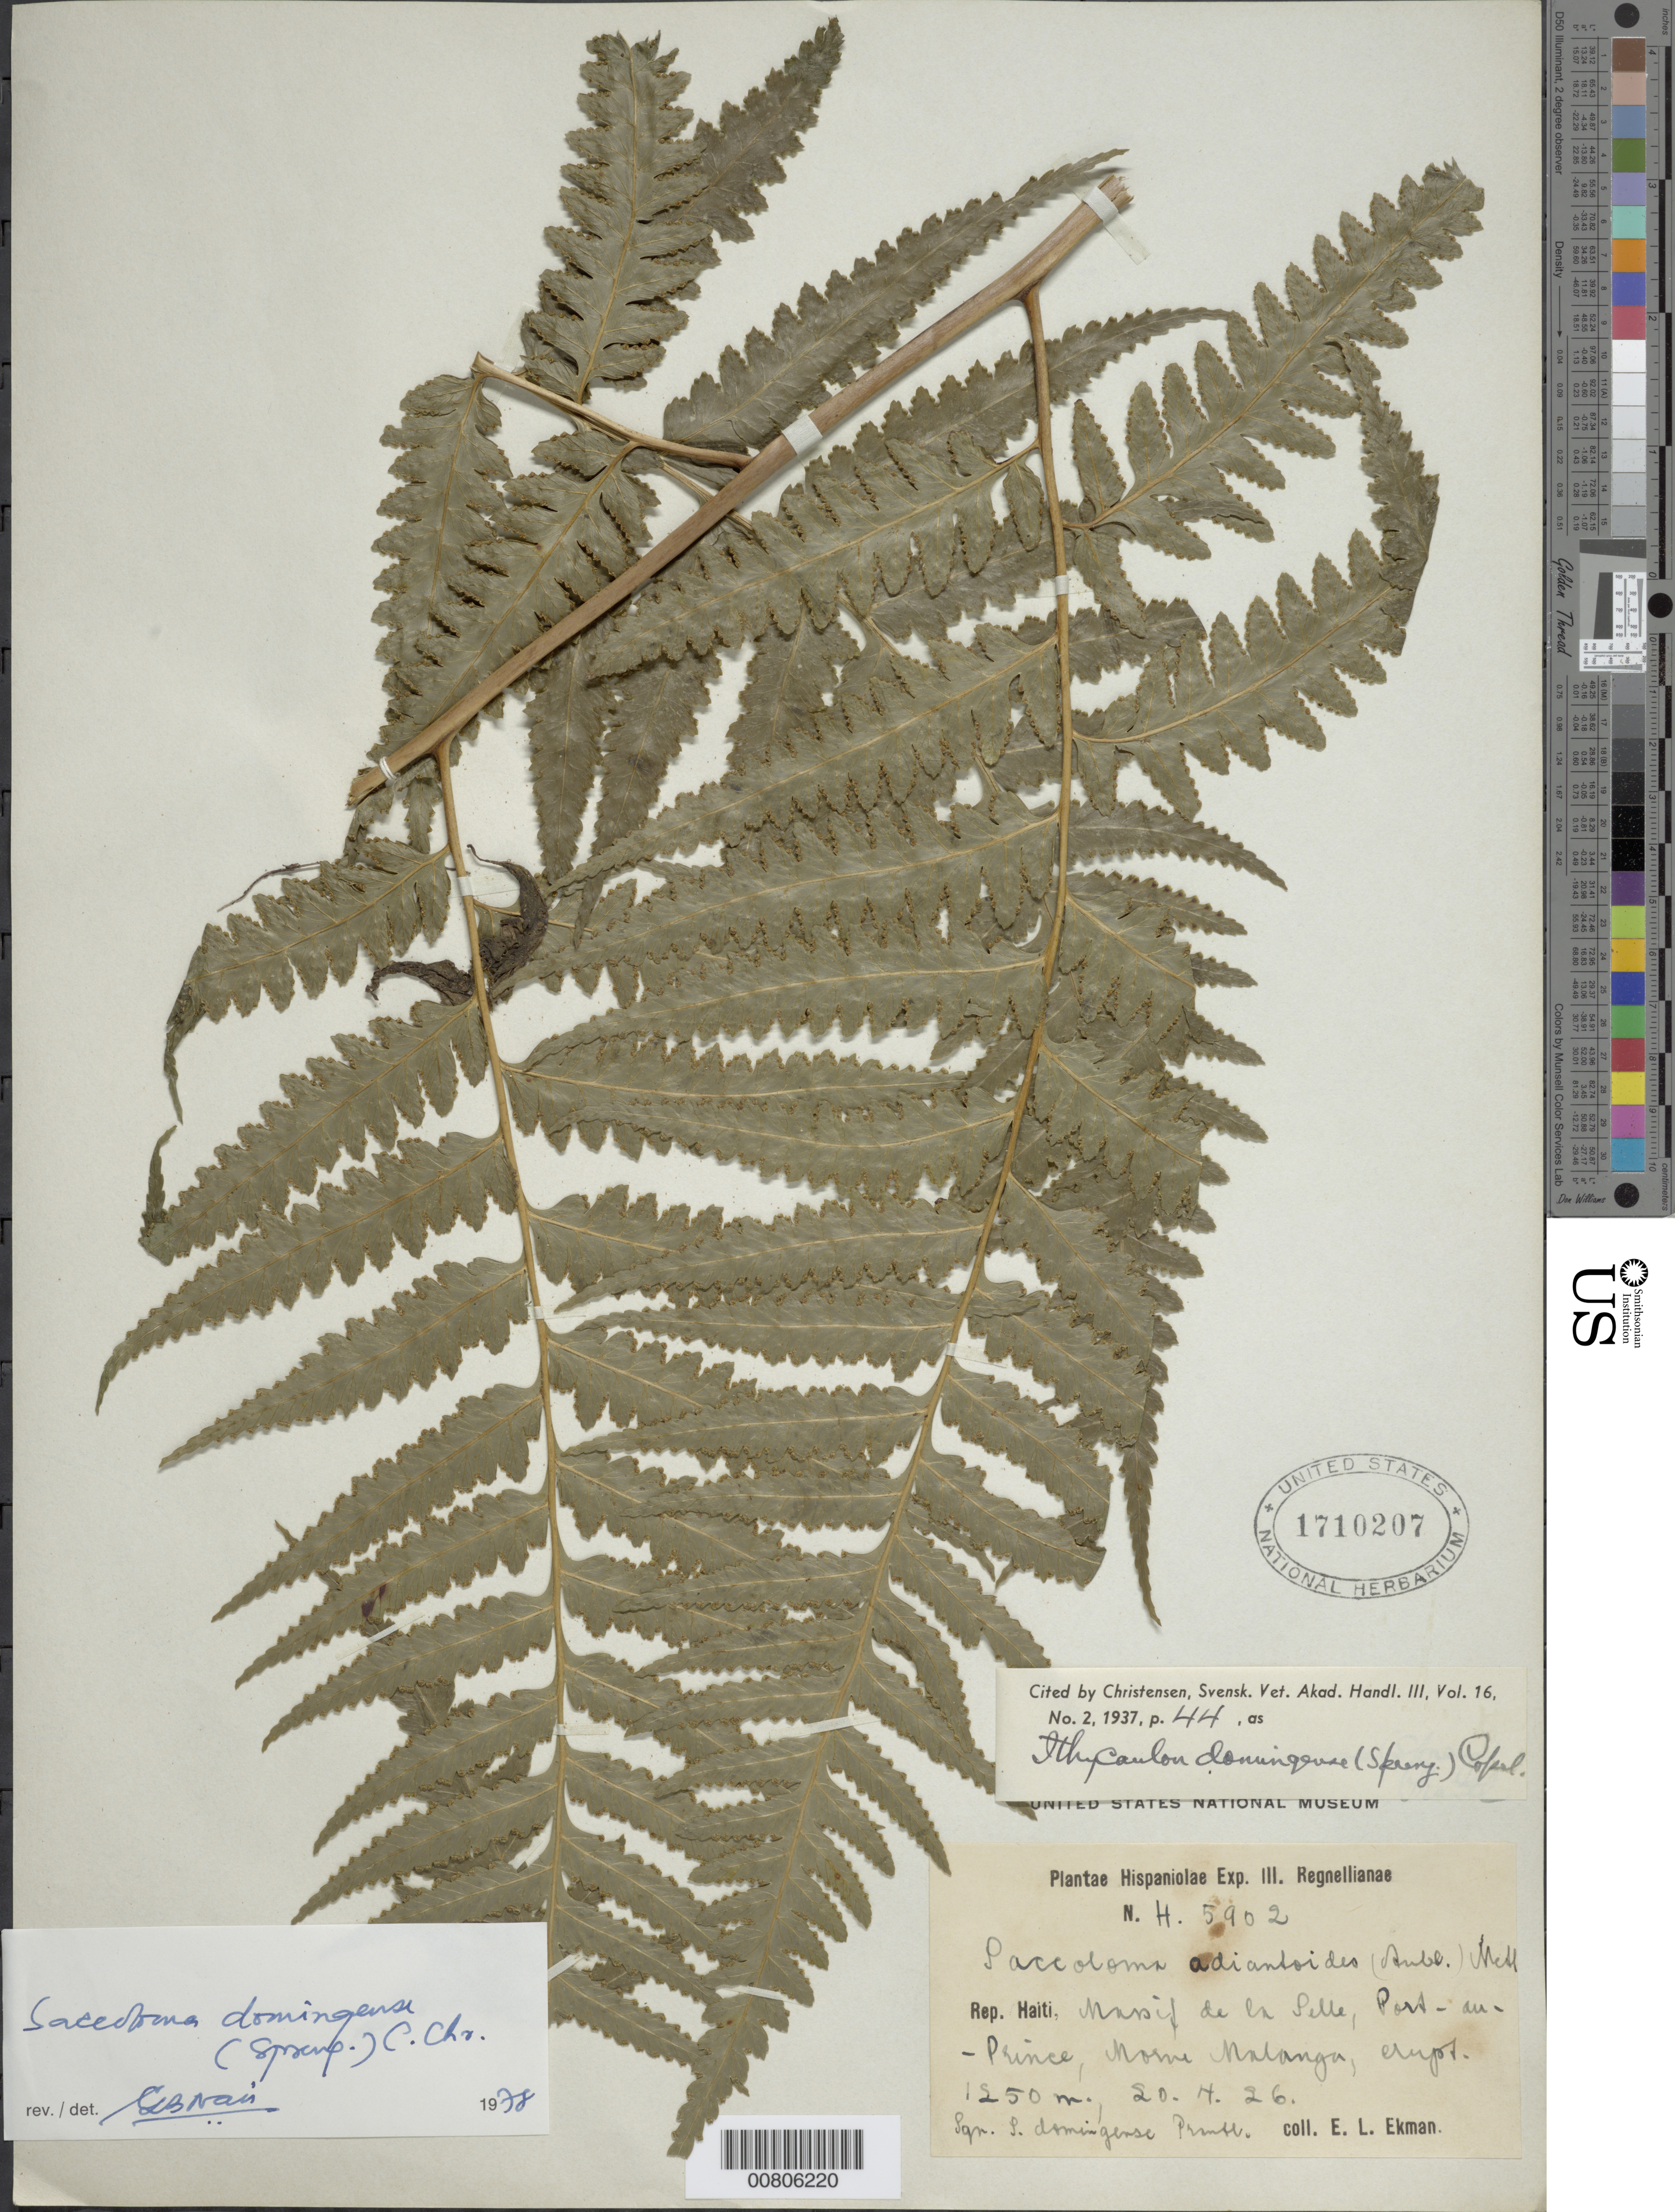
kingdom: Plantae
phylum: Tracheophyta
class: Polypodiopsida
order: Polypodiales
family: Saccolomataceae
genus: Saccoloma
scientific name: Saccoloma domingense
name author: (Spreng.) C. Chr.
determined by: Nair, G. B.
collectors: E. L. Ekman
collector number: H 5902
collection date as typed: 20 Apr 1926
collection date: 1926-04-20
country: Haiti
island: Hispaniola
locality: Massif de la Selle, Port au Prince, Morne Malanga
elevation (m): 1250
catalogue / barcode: US 1710207